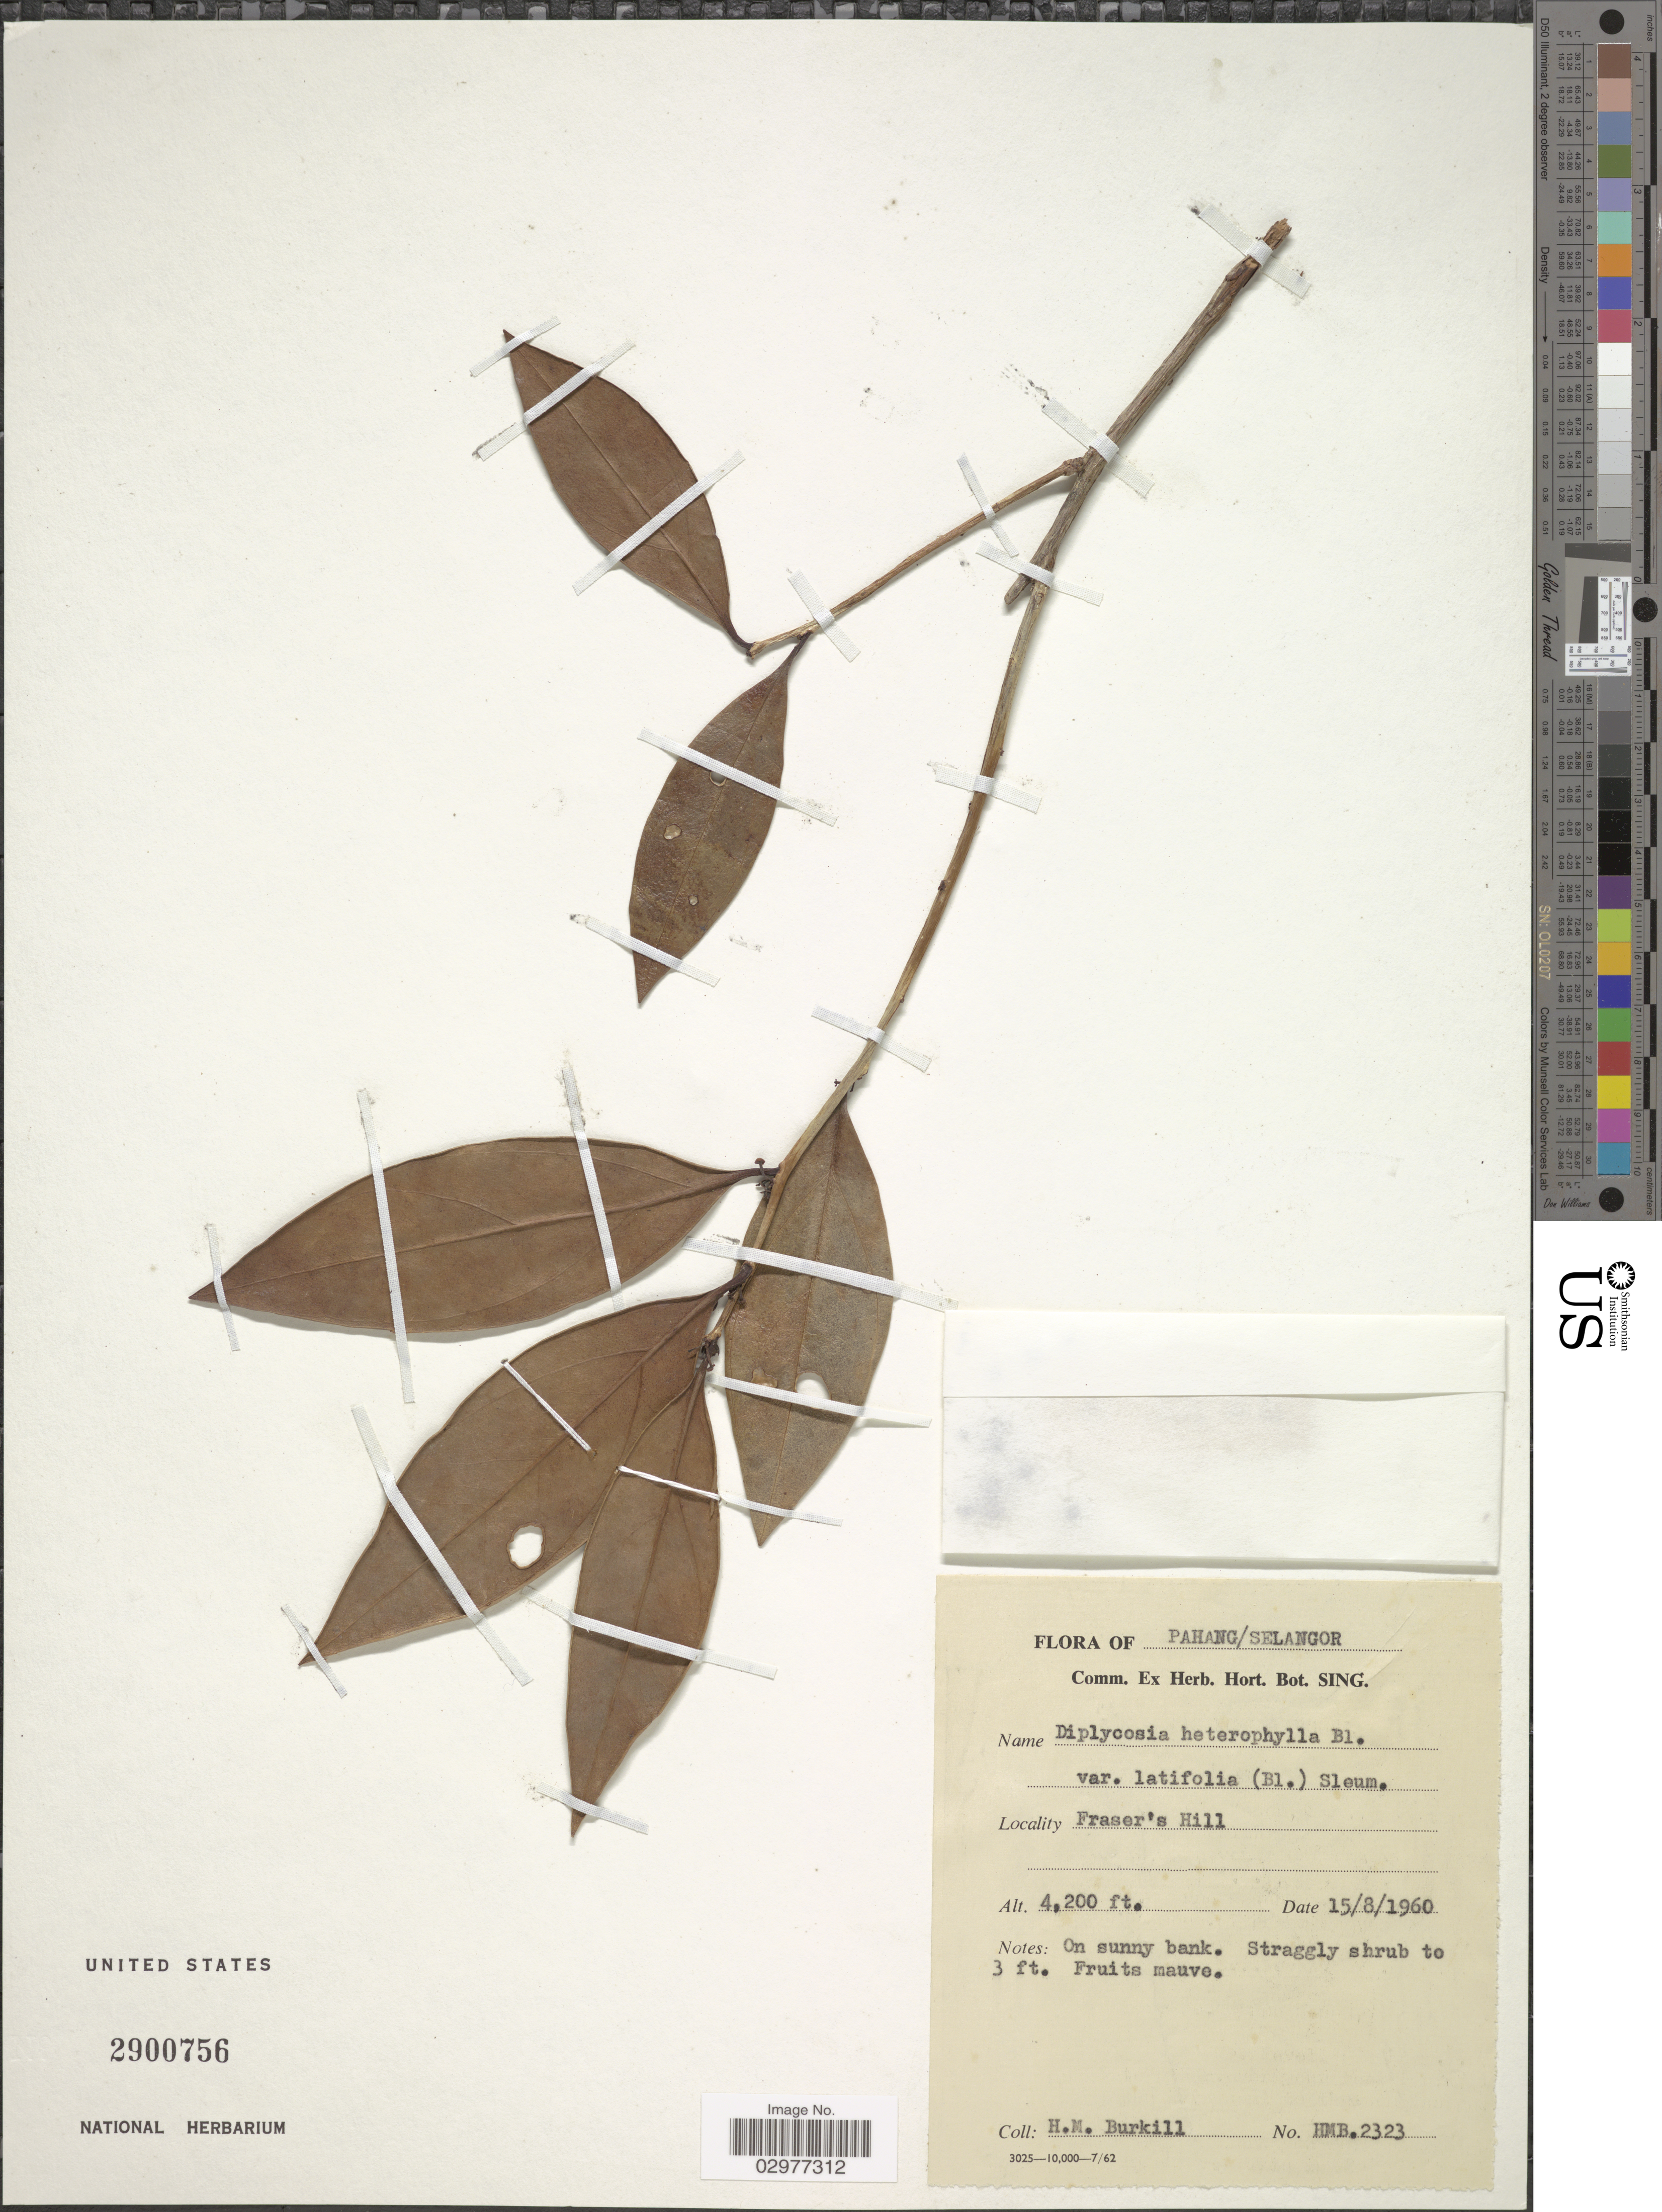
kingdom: Plantae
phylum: Tracheophyta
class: Magnoliopsida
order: Ericales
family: Ericaceae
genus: Diplycosia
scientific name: Diplycosia heterophylla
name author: Blume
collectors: H. M. Burkill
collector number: HMB 2323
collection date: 1960-08-15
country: Malaysia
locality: Pahang/Selangor. Fraser's Hill. On sunny bank.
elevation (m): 1280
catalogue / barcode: US 2900756